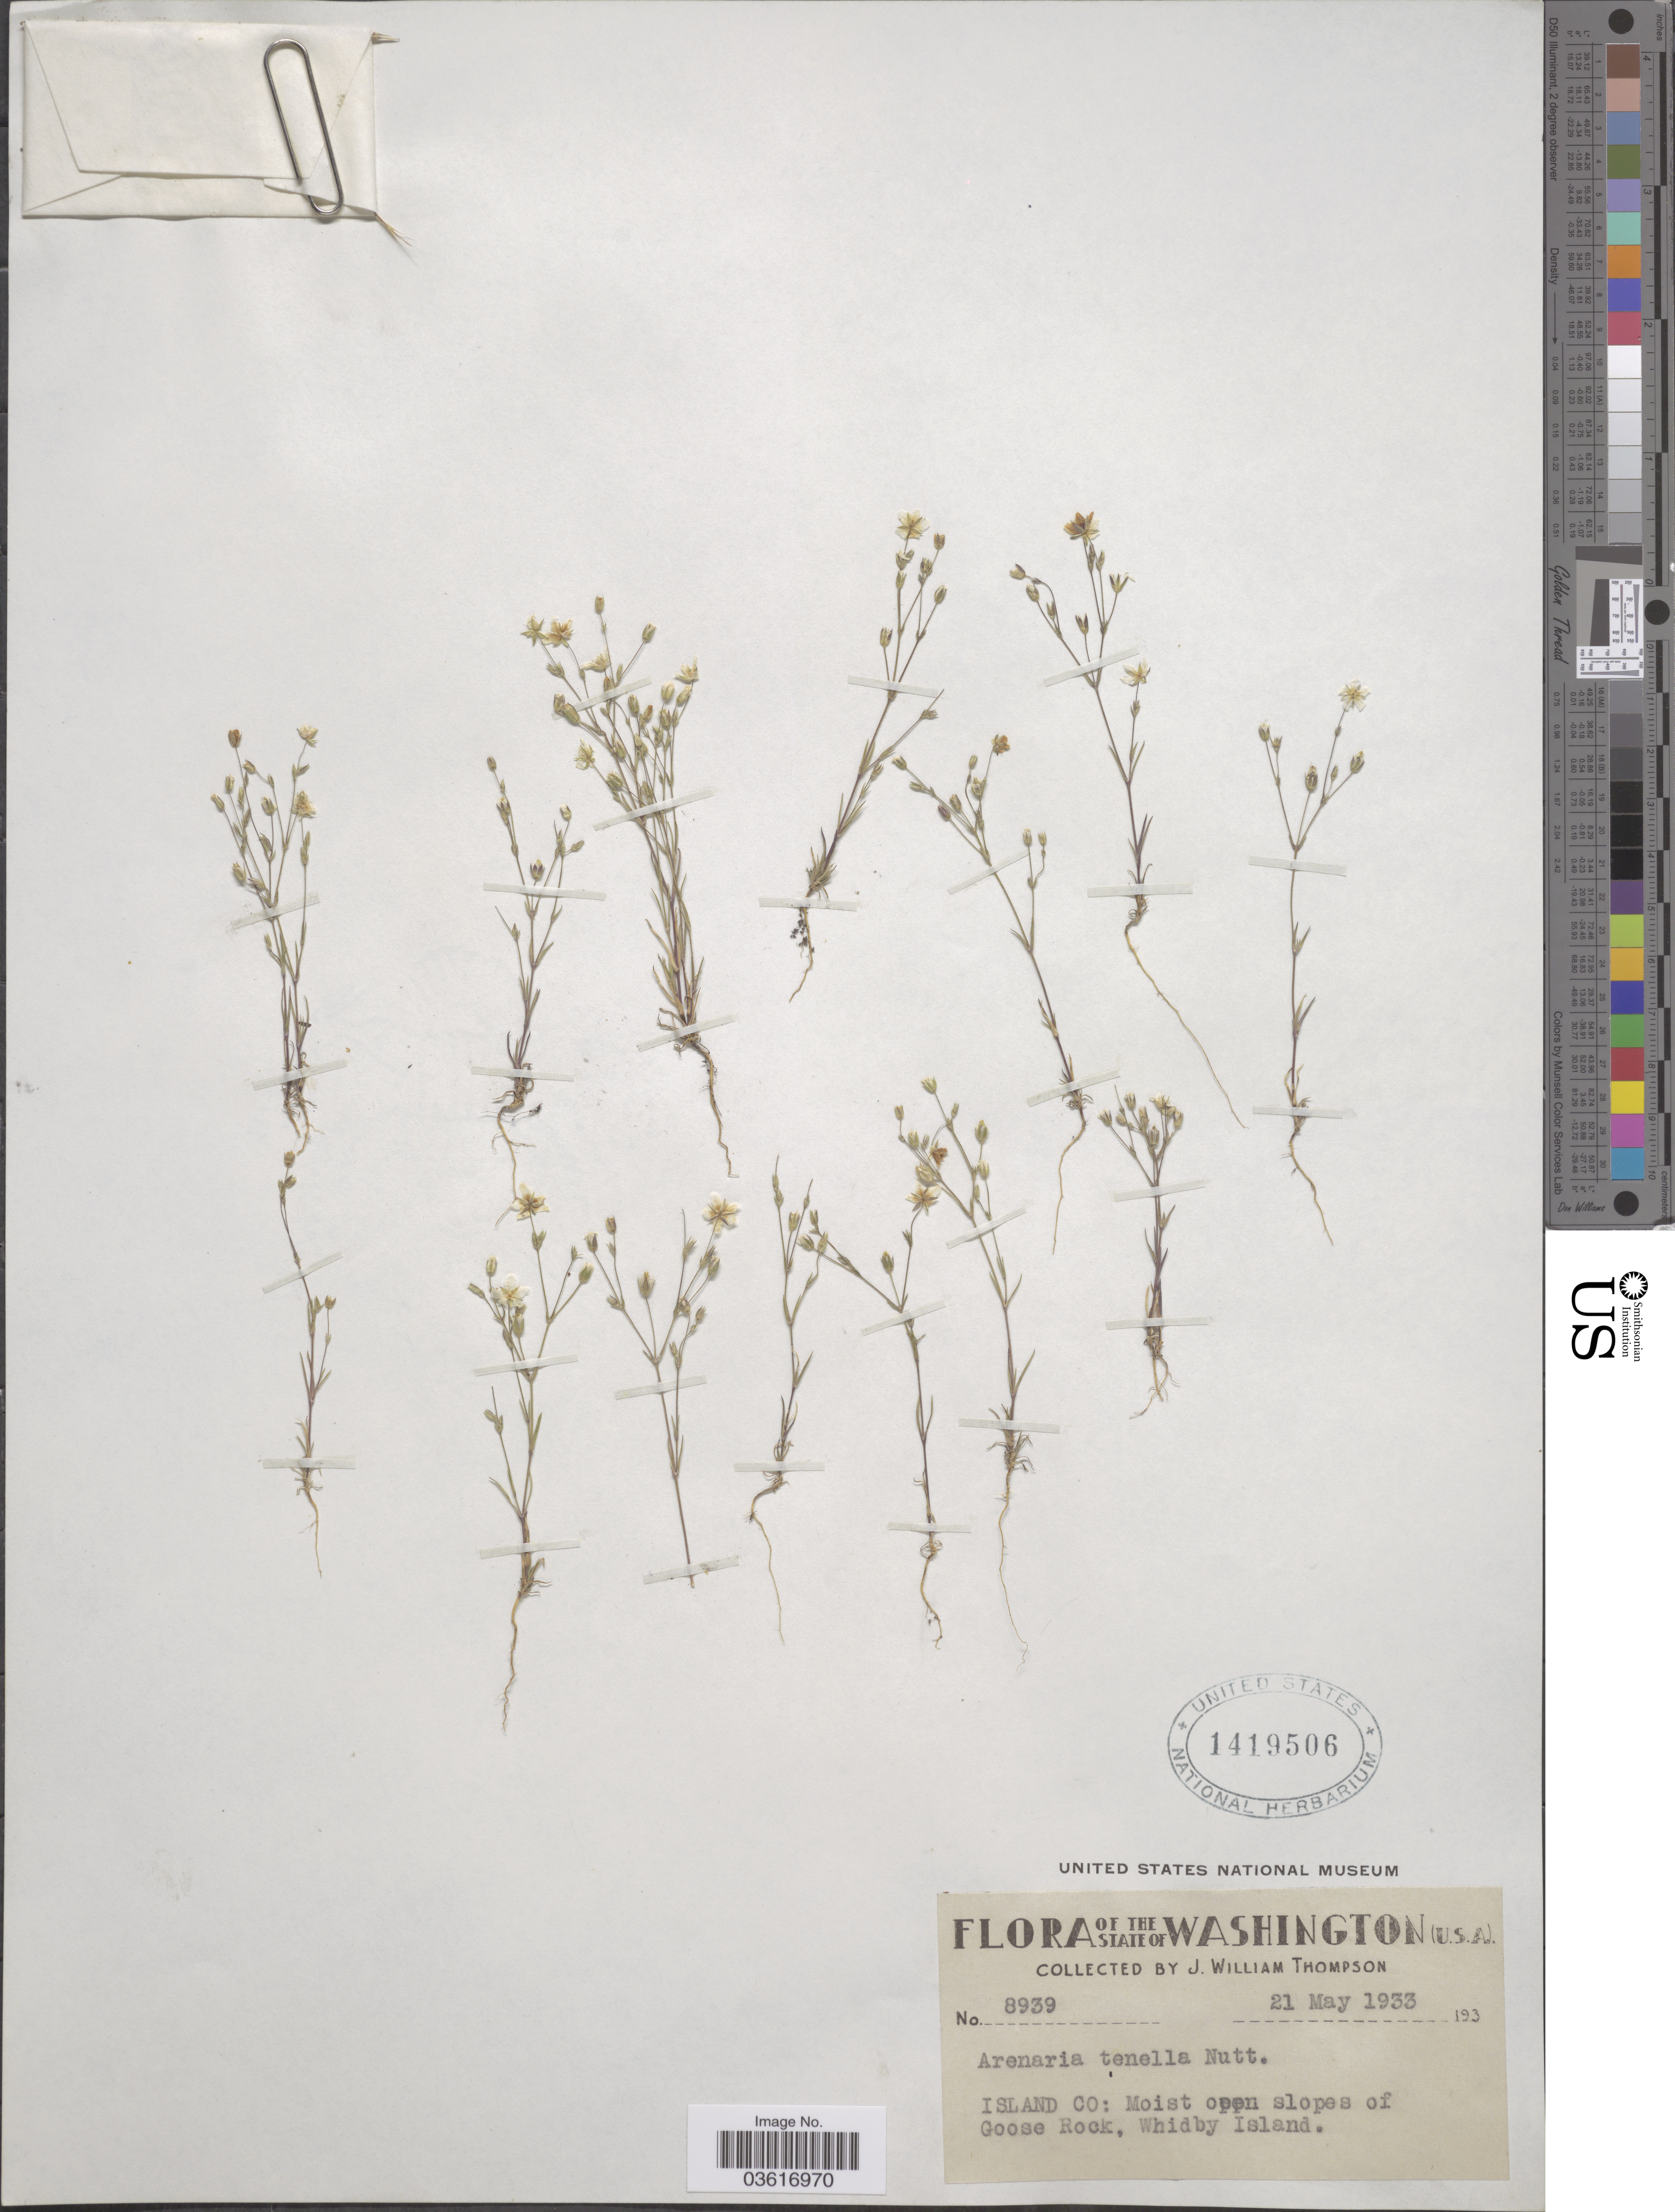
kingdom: Plantae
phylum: Tracheophyta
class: Magnoliopsida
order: Caryophyllales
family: Caryophyllaceae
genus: Minuartia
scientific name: Minuartia tenella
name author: (J. Gay) Mattf.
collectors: J. W. Thompson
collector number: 8939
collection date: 1933-05-21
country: United States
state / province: Washington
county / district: Island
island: Whidbey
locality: Island Co: Moist open slopes of Goose Rock, Whidby Island.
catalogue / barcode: US 1419506